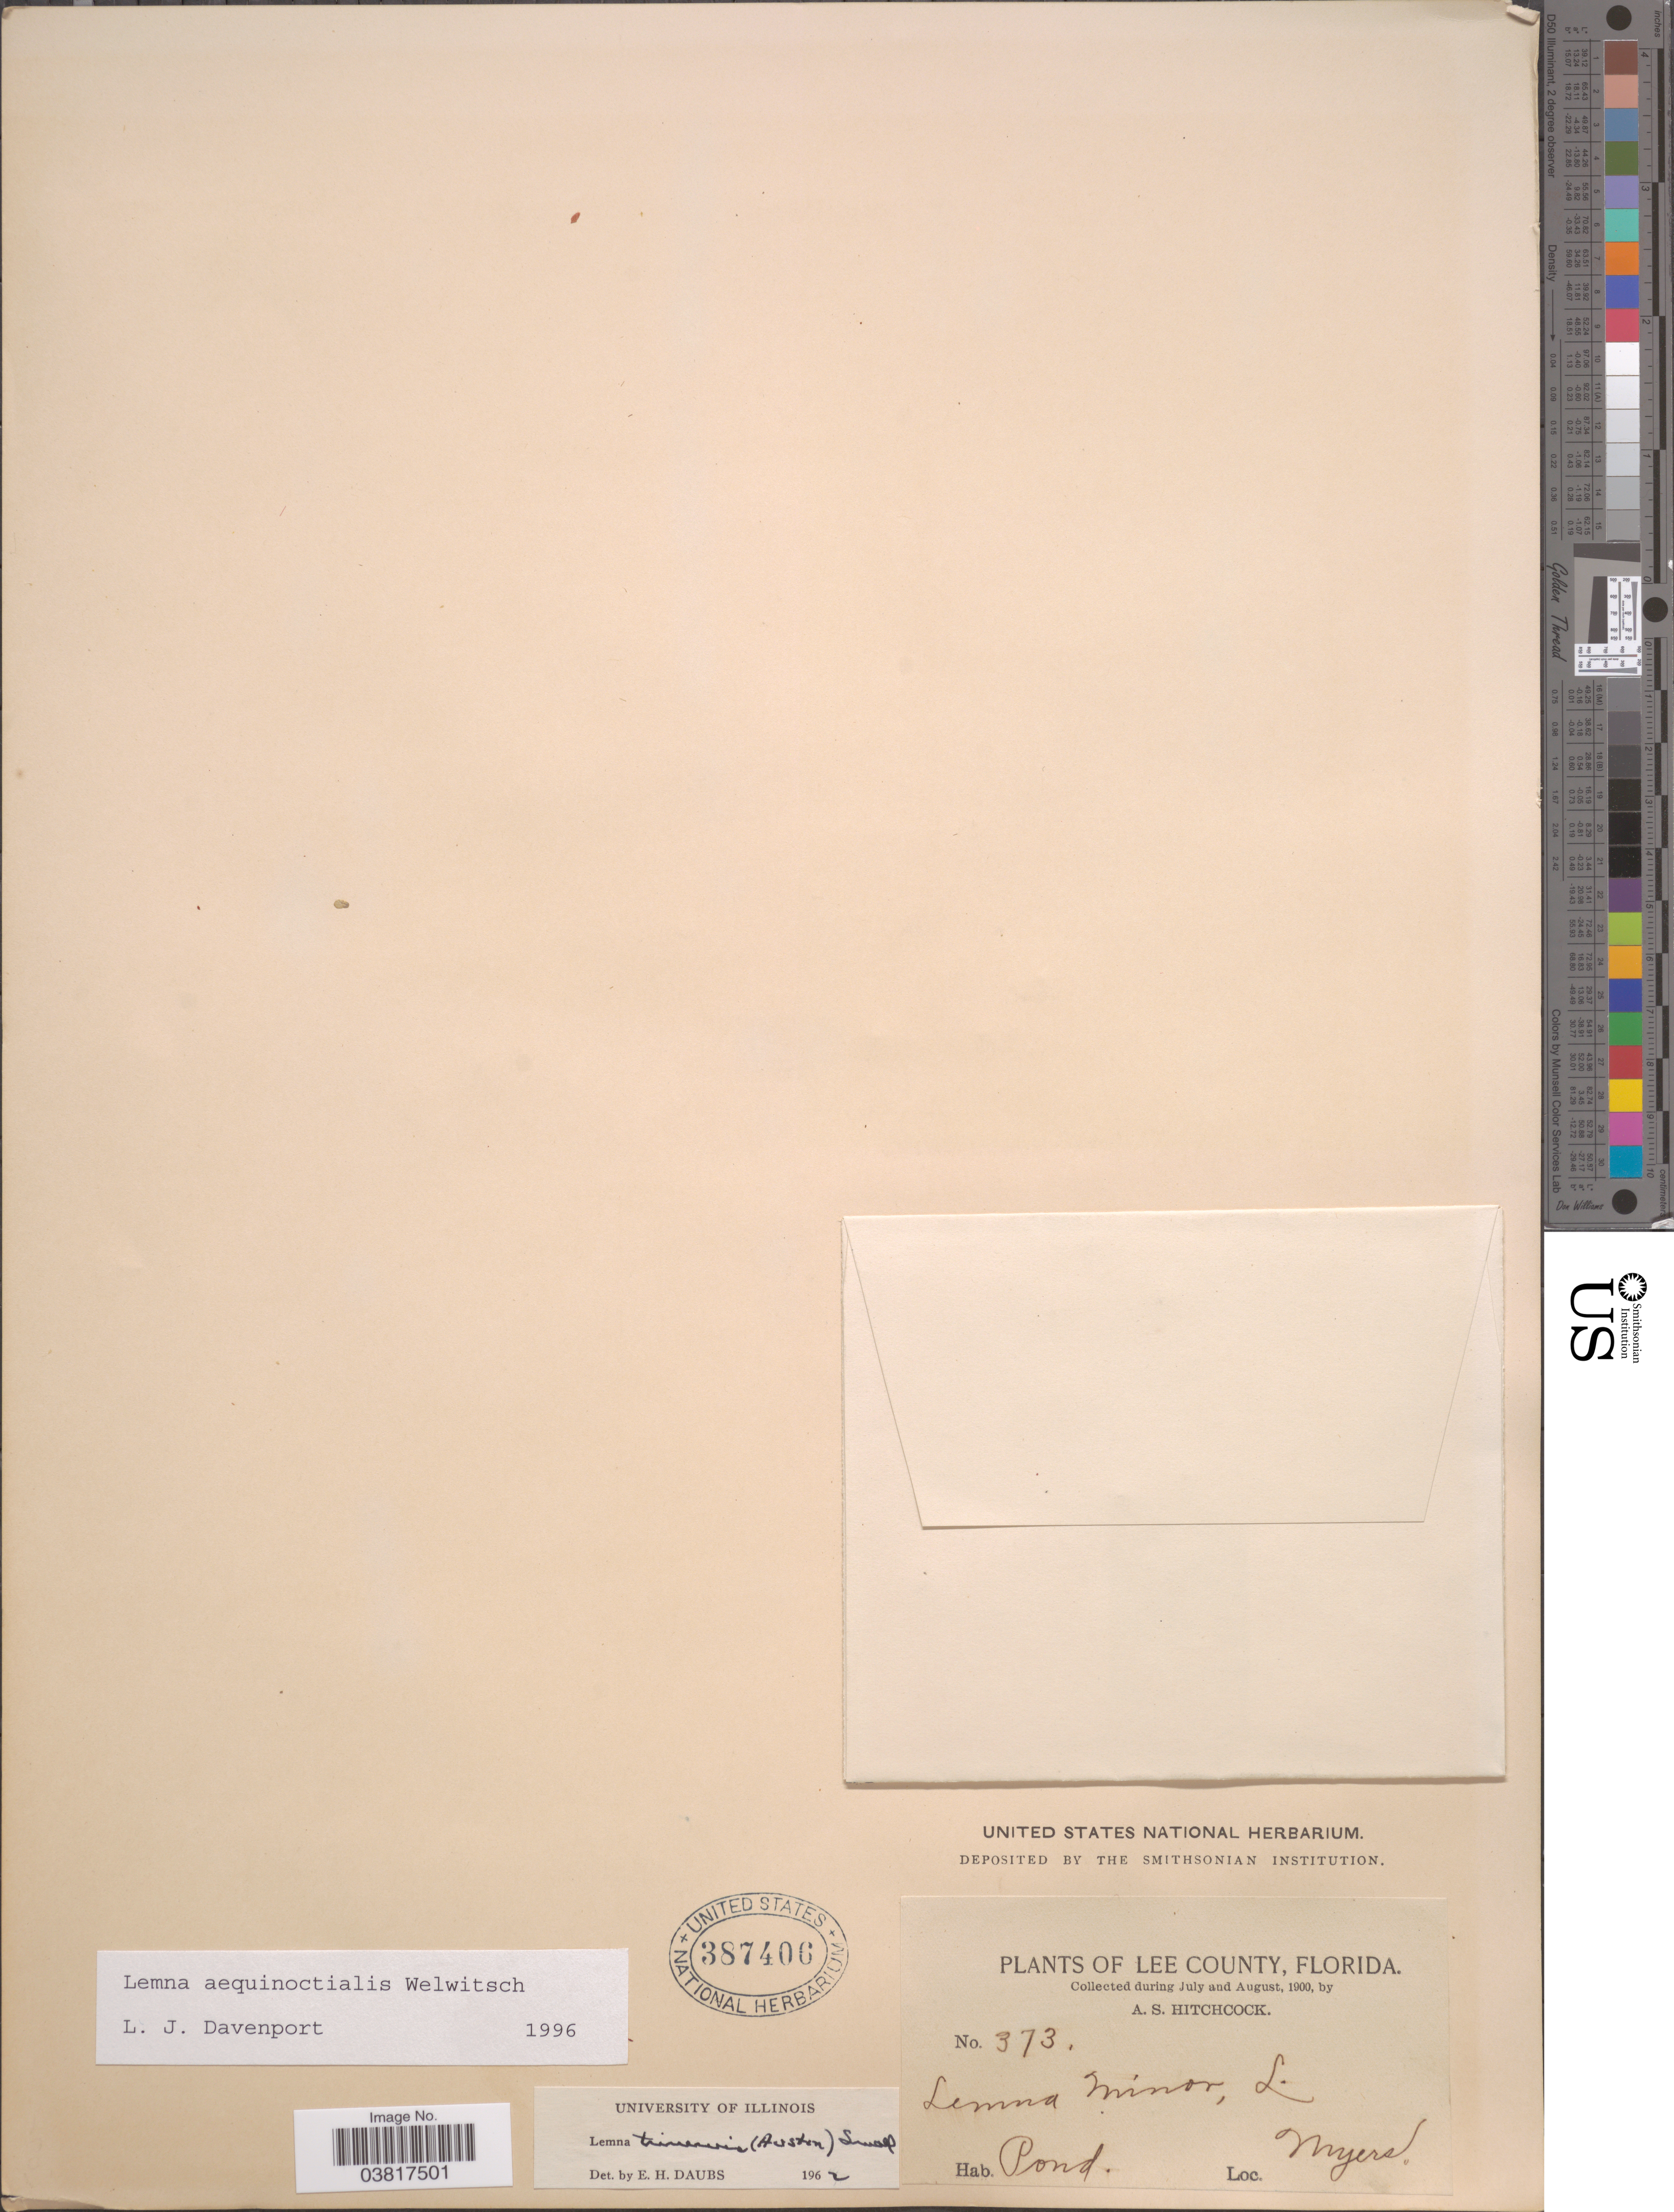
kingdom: Plantae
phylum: Tracheophyta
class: Liliopsida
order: Alismatales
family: Araceae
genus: Lemna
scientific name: Lemna aequinoctialis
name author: Welw.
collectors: A. S. Hitchcock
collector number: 373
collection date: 1900-07/1900-08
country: United States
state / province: Florida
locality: Lee County. Myers.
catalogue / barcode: US 387406